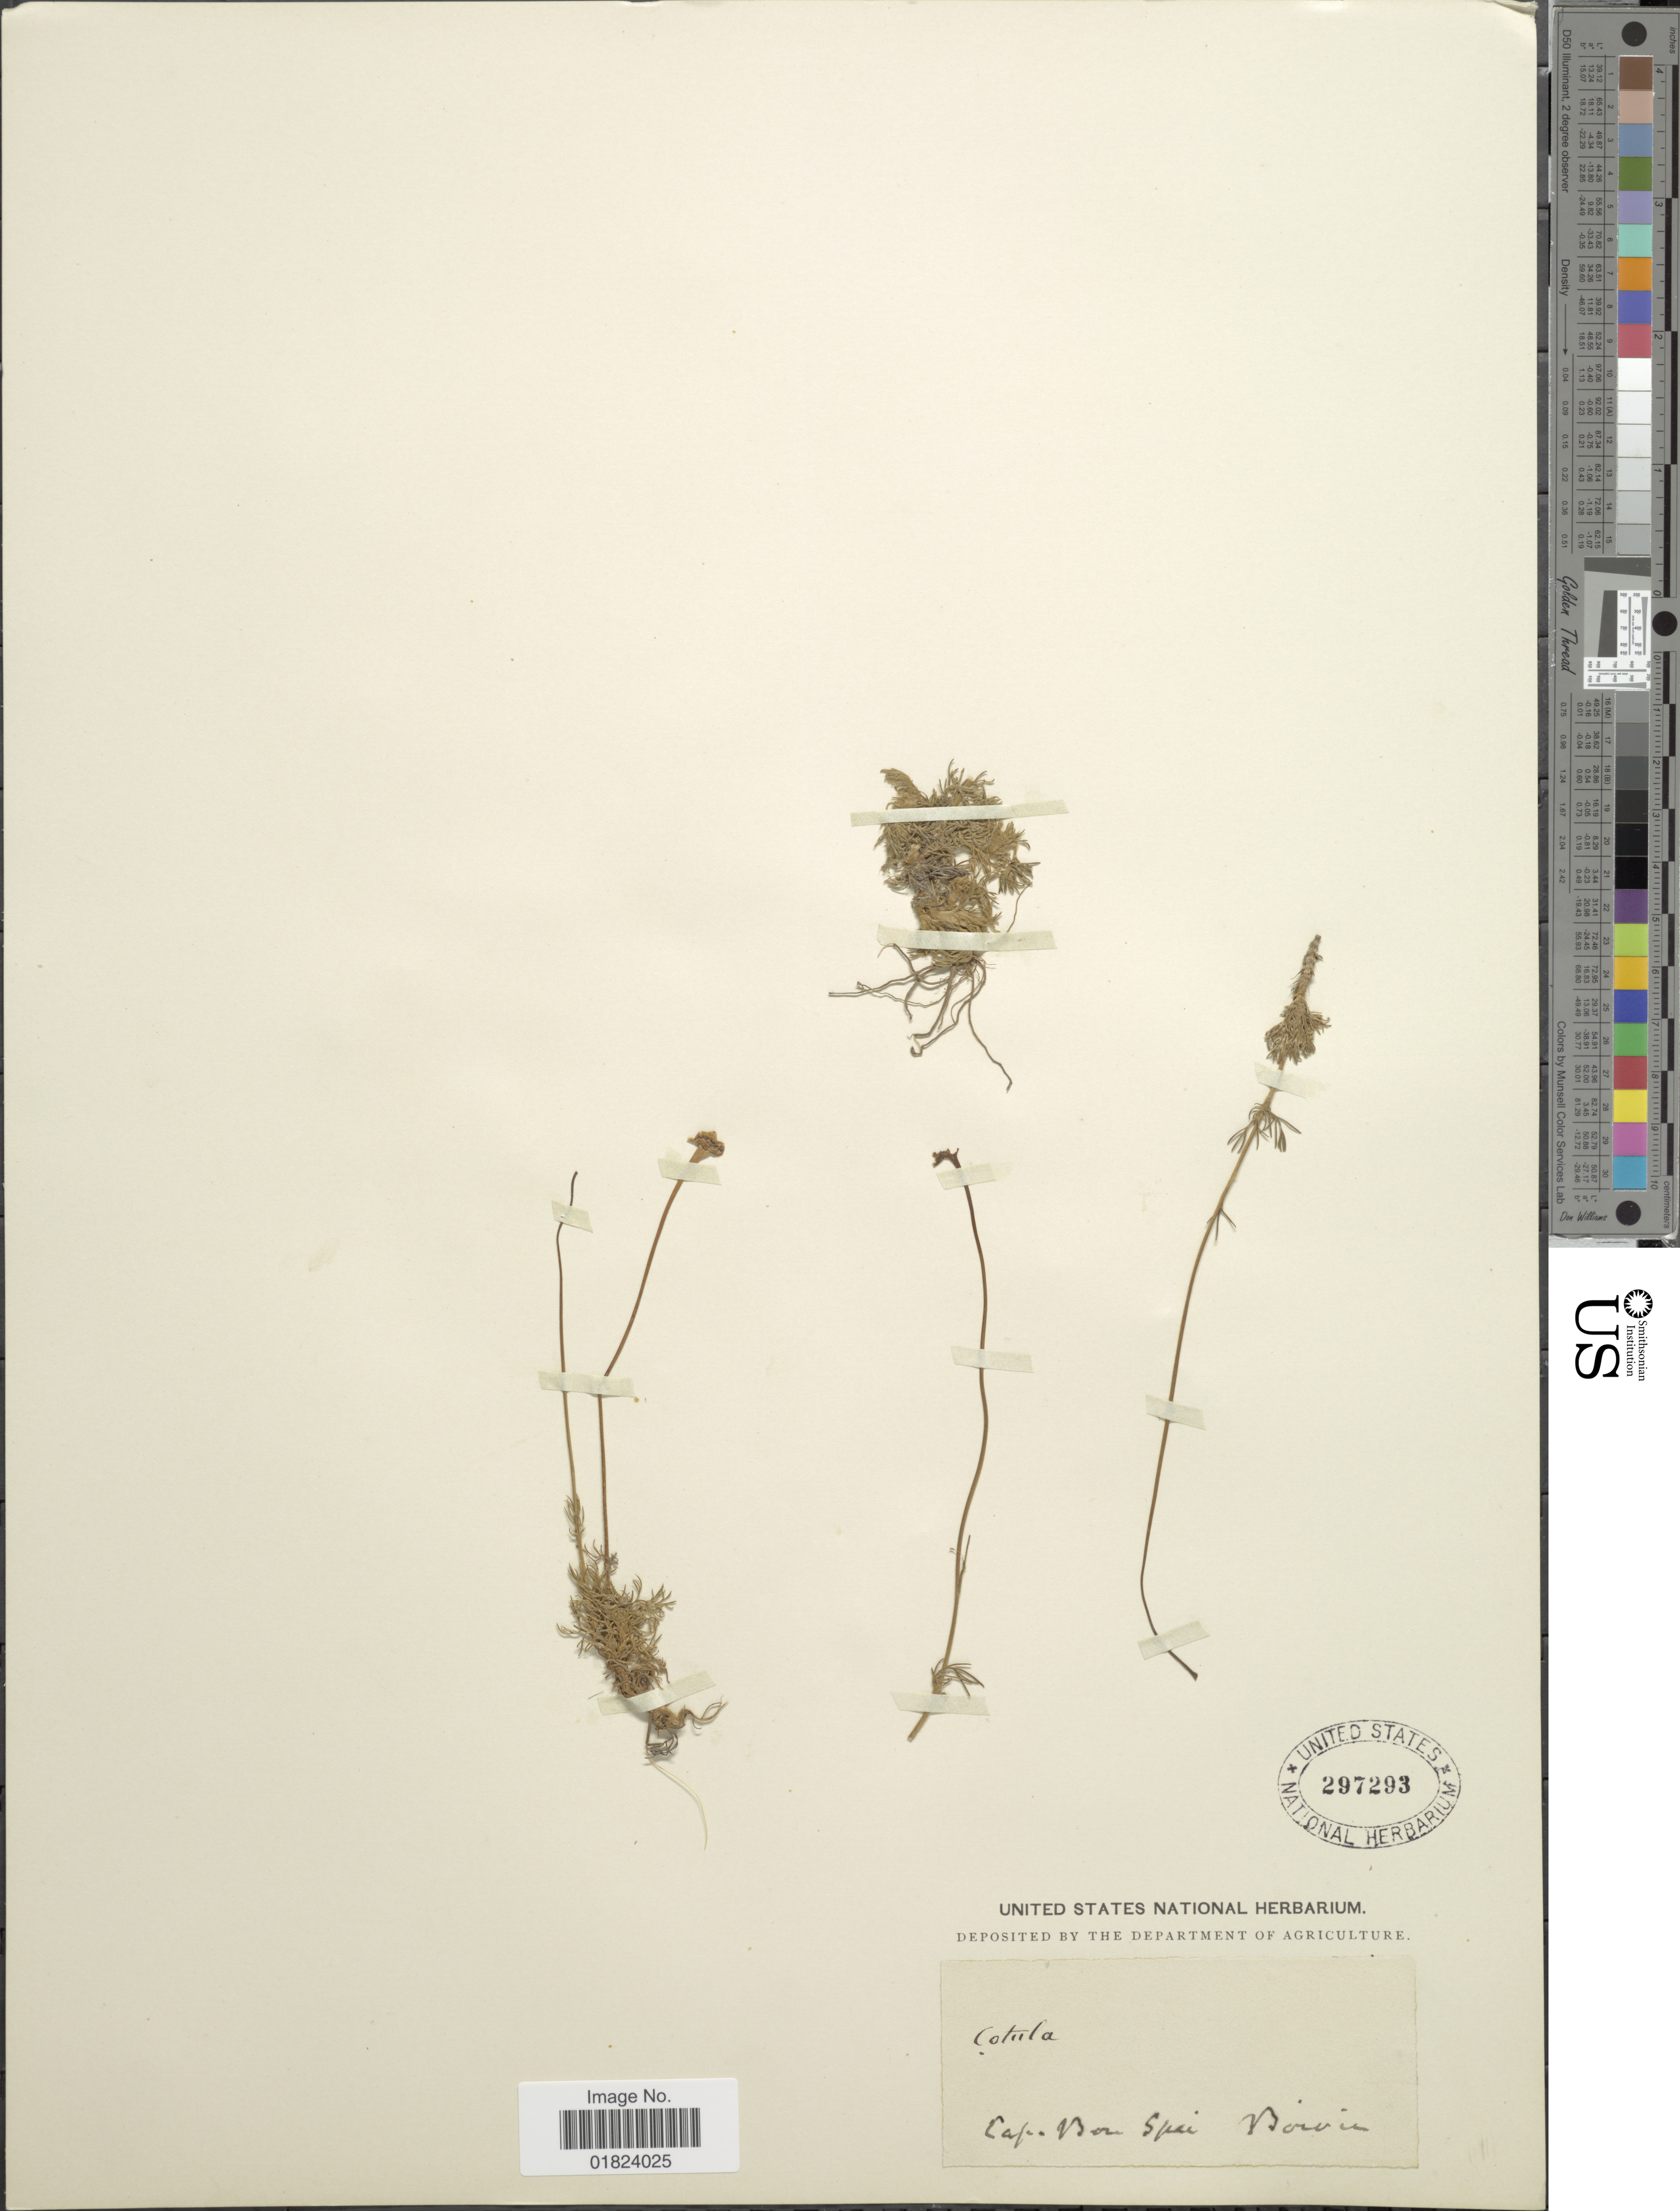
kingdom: Plantae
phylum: Tracheophyta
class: Magnoliopsida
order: Asterales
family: Asteraceae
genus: Cotula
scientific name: Cotula sp.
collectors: -- Boivin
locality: Cap. Bor. Spec. [interpreted]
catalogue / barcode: US 297293